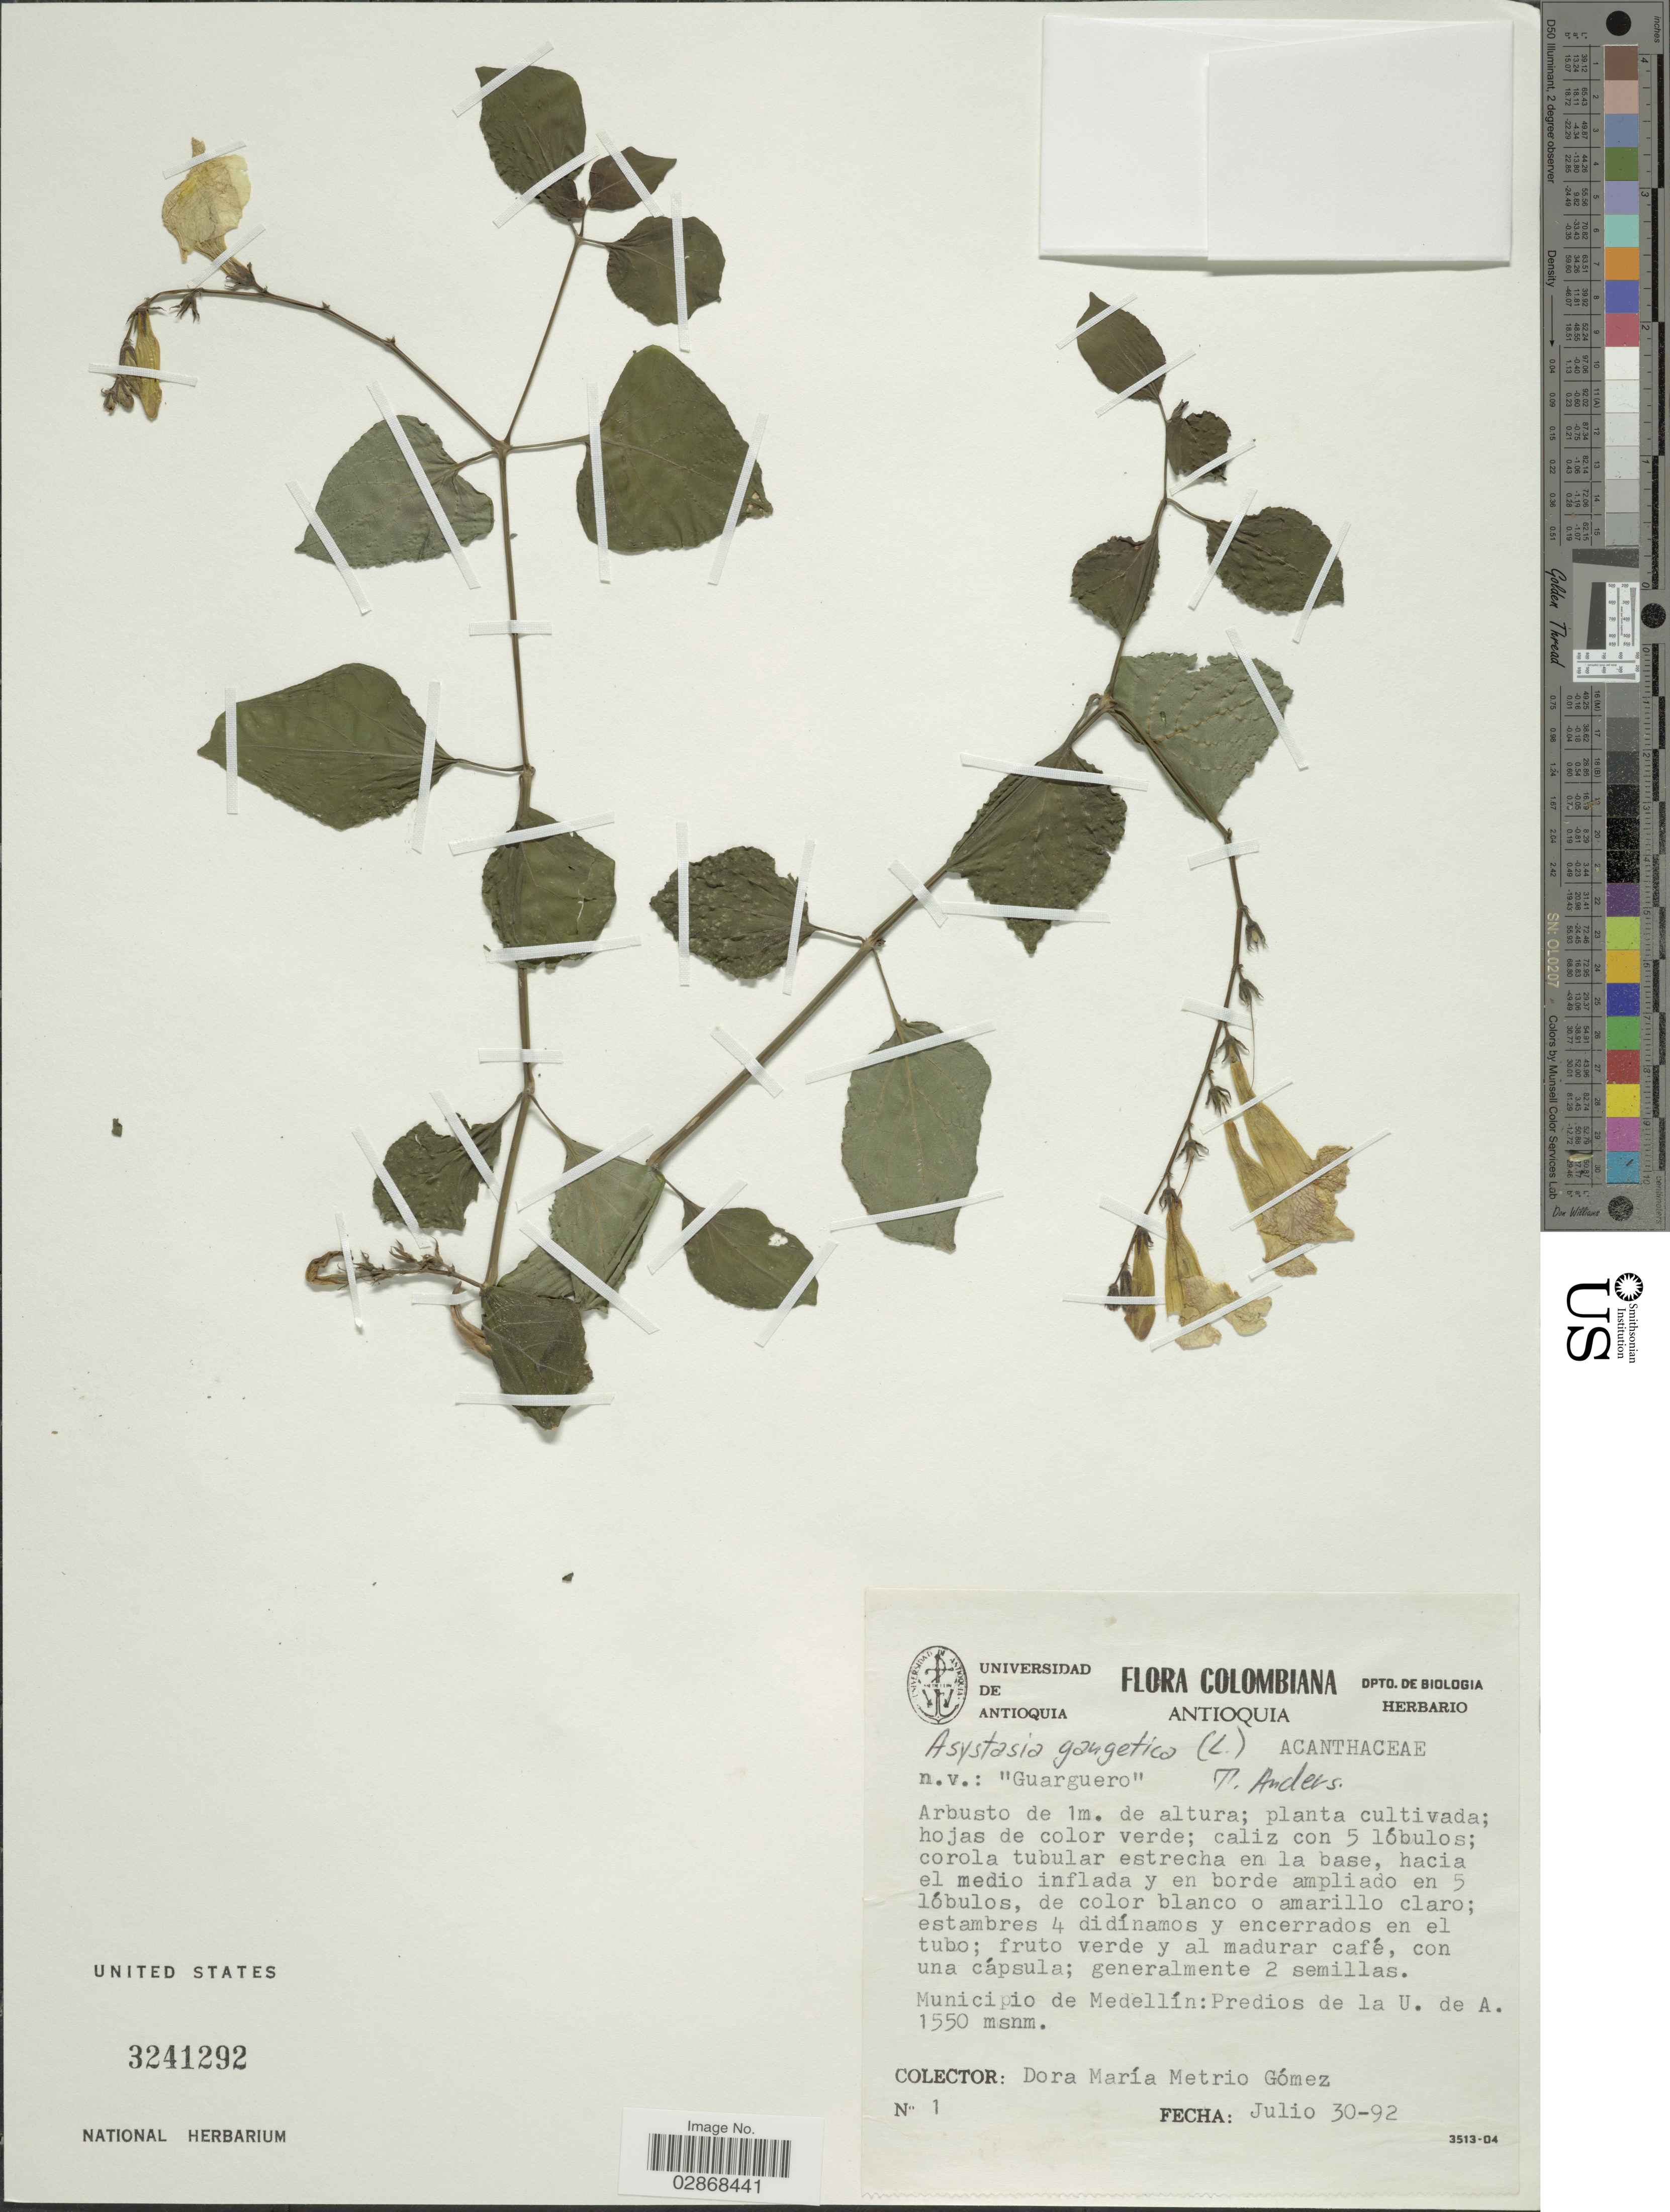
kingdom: Plantae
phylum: Tracheophyta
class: Magnoliopsida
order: Lamiales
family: Acanthaceae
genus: Asystasia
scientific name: Asystasia gangetica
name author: (L.) T. Anderson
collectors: D. Gomez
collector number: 1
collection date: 1992-07-30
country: Colombia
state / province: Antioquia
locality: Municipio de Medellín: Predios de la U. de A.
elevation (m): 1550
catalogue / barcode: US 3241292